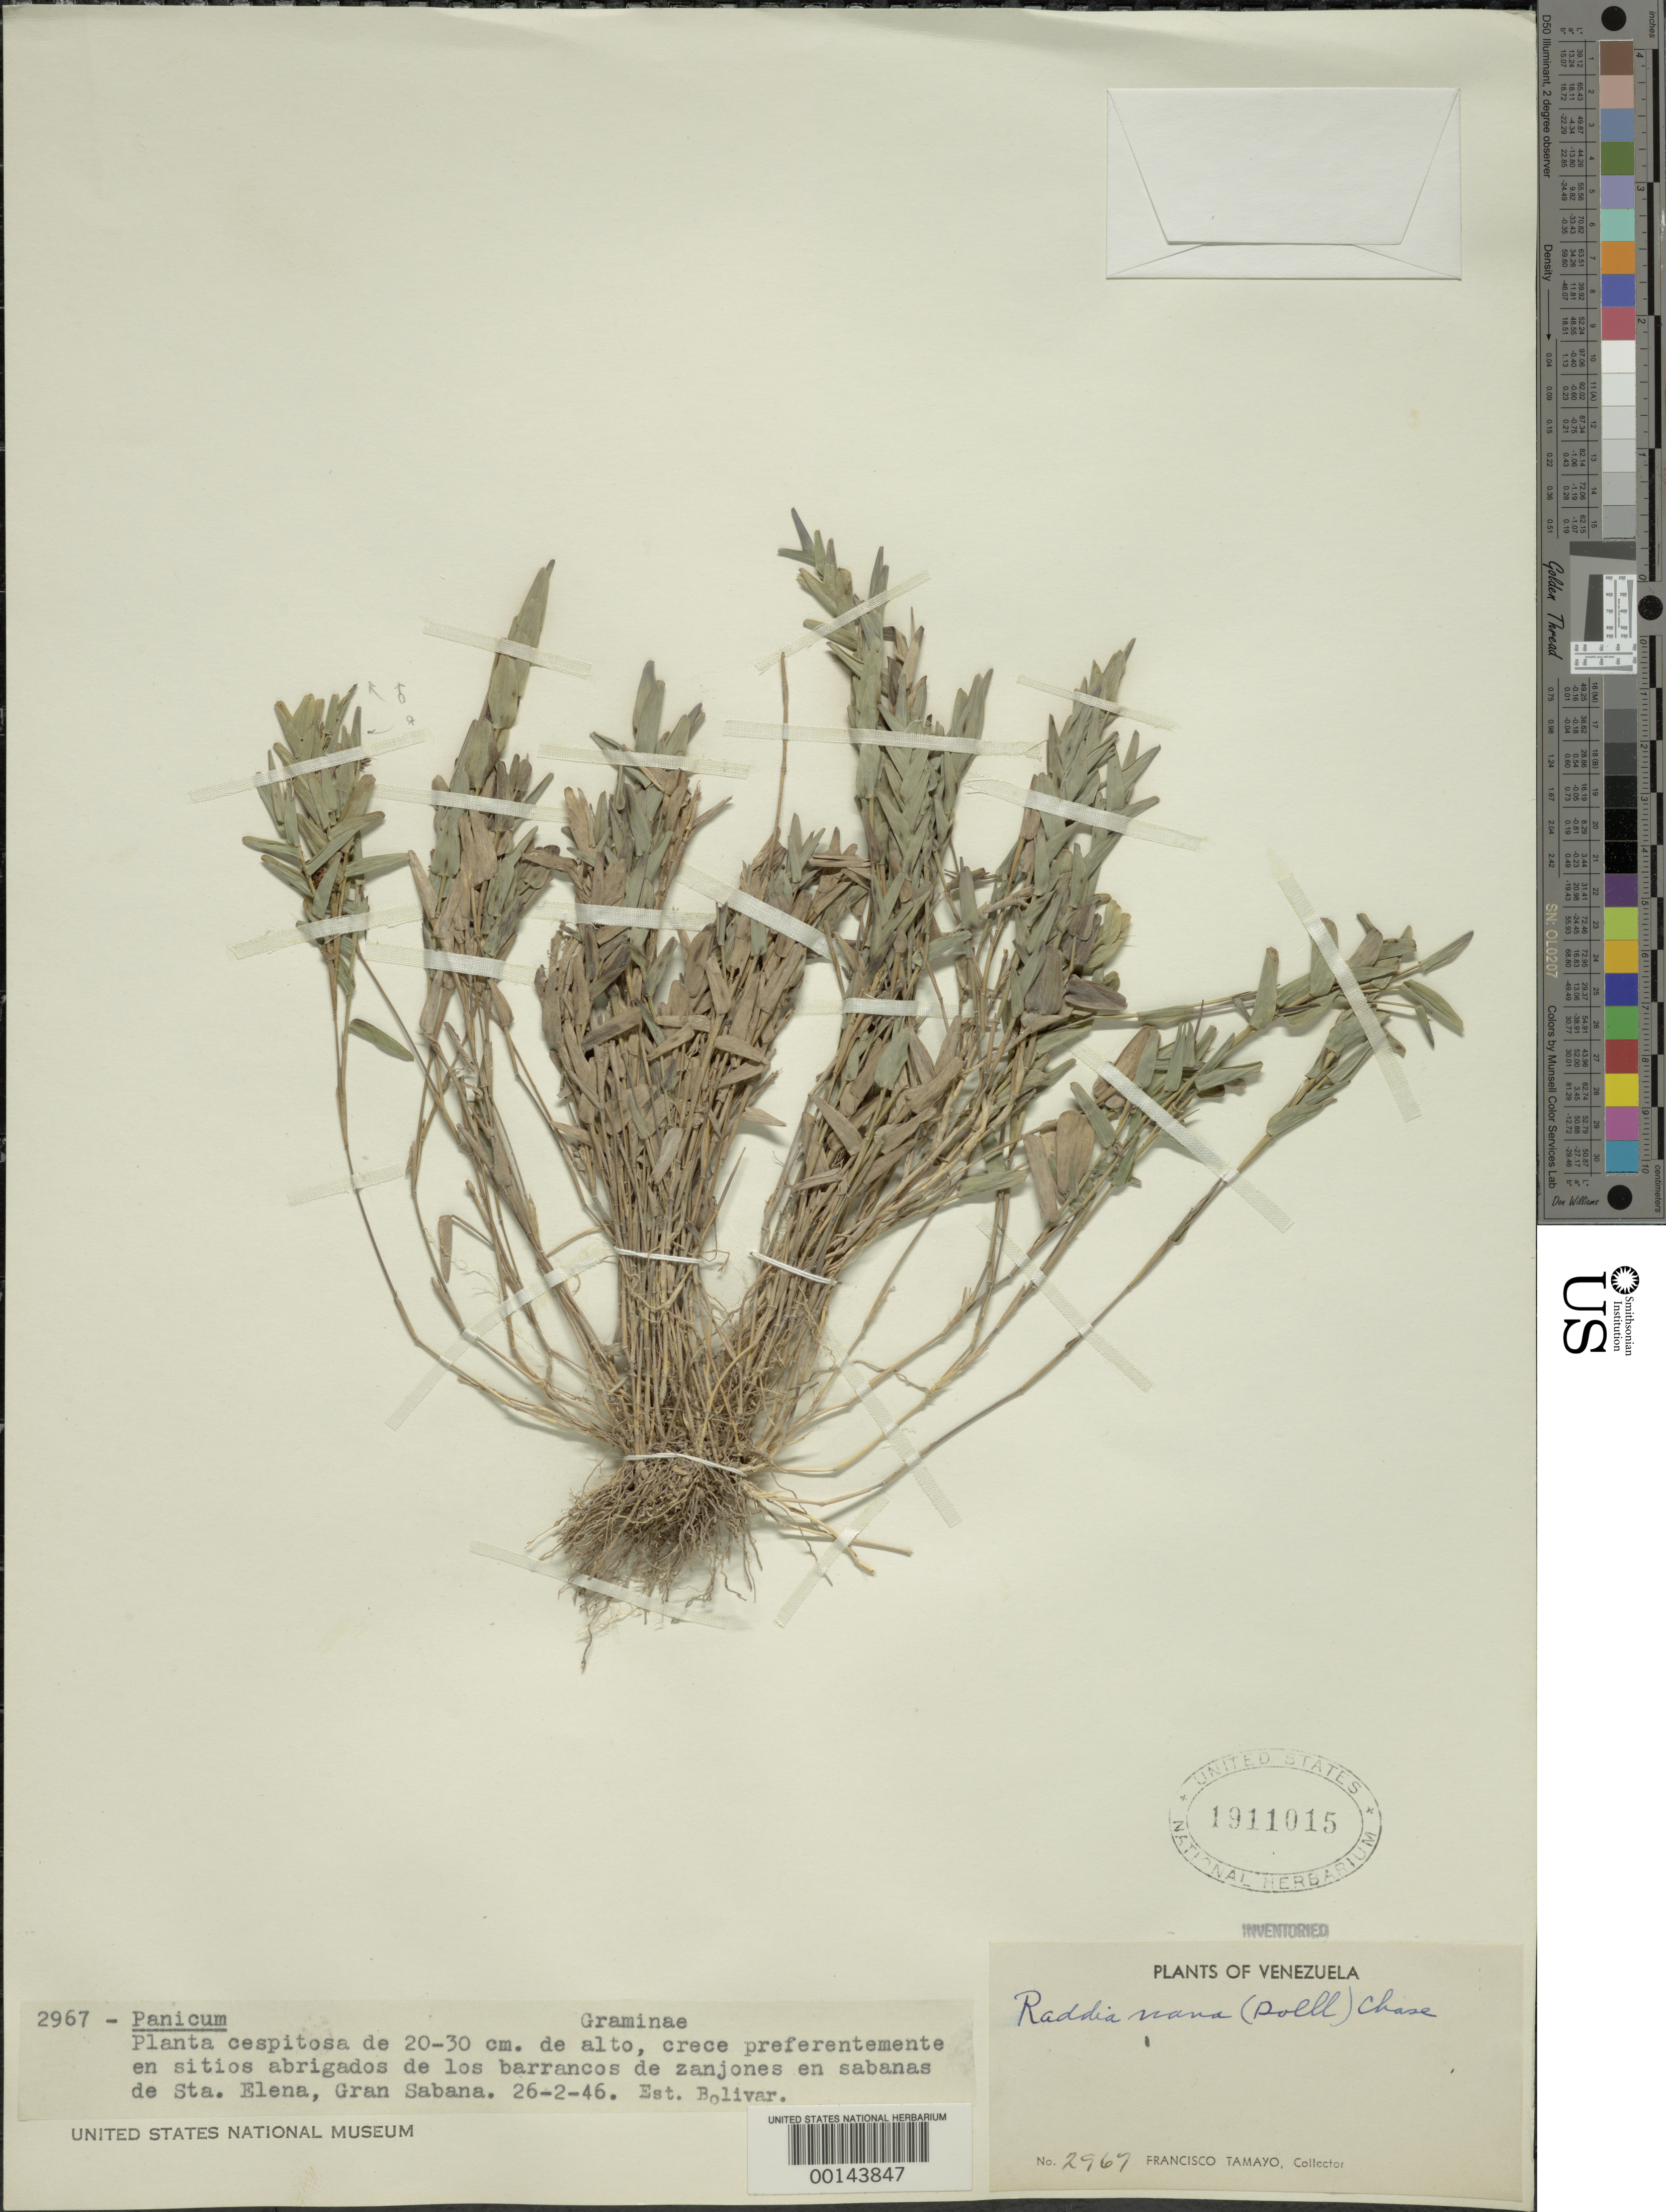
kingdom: Plantae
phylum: Tracheophyta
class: Liliopsida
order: Poales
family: Poaceae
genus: Raddiella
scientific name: Raddiella esenbeckii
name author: (Steud.) C. E. Calderón & Soderstr.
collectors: F. Tamayo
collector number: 2967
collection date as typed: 26 Feb 1946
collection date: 1946-02-26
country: Venezuela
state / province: Bolivar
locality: Gran. sabana, sta. elena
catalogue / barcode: US 1911015